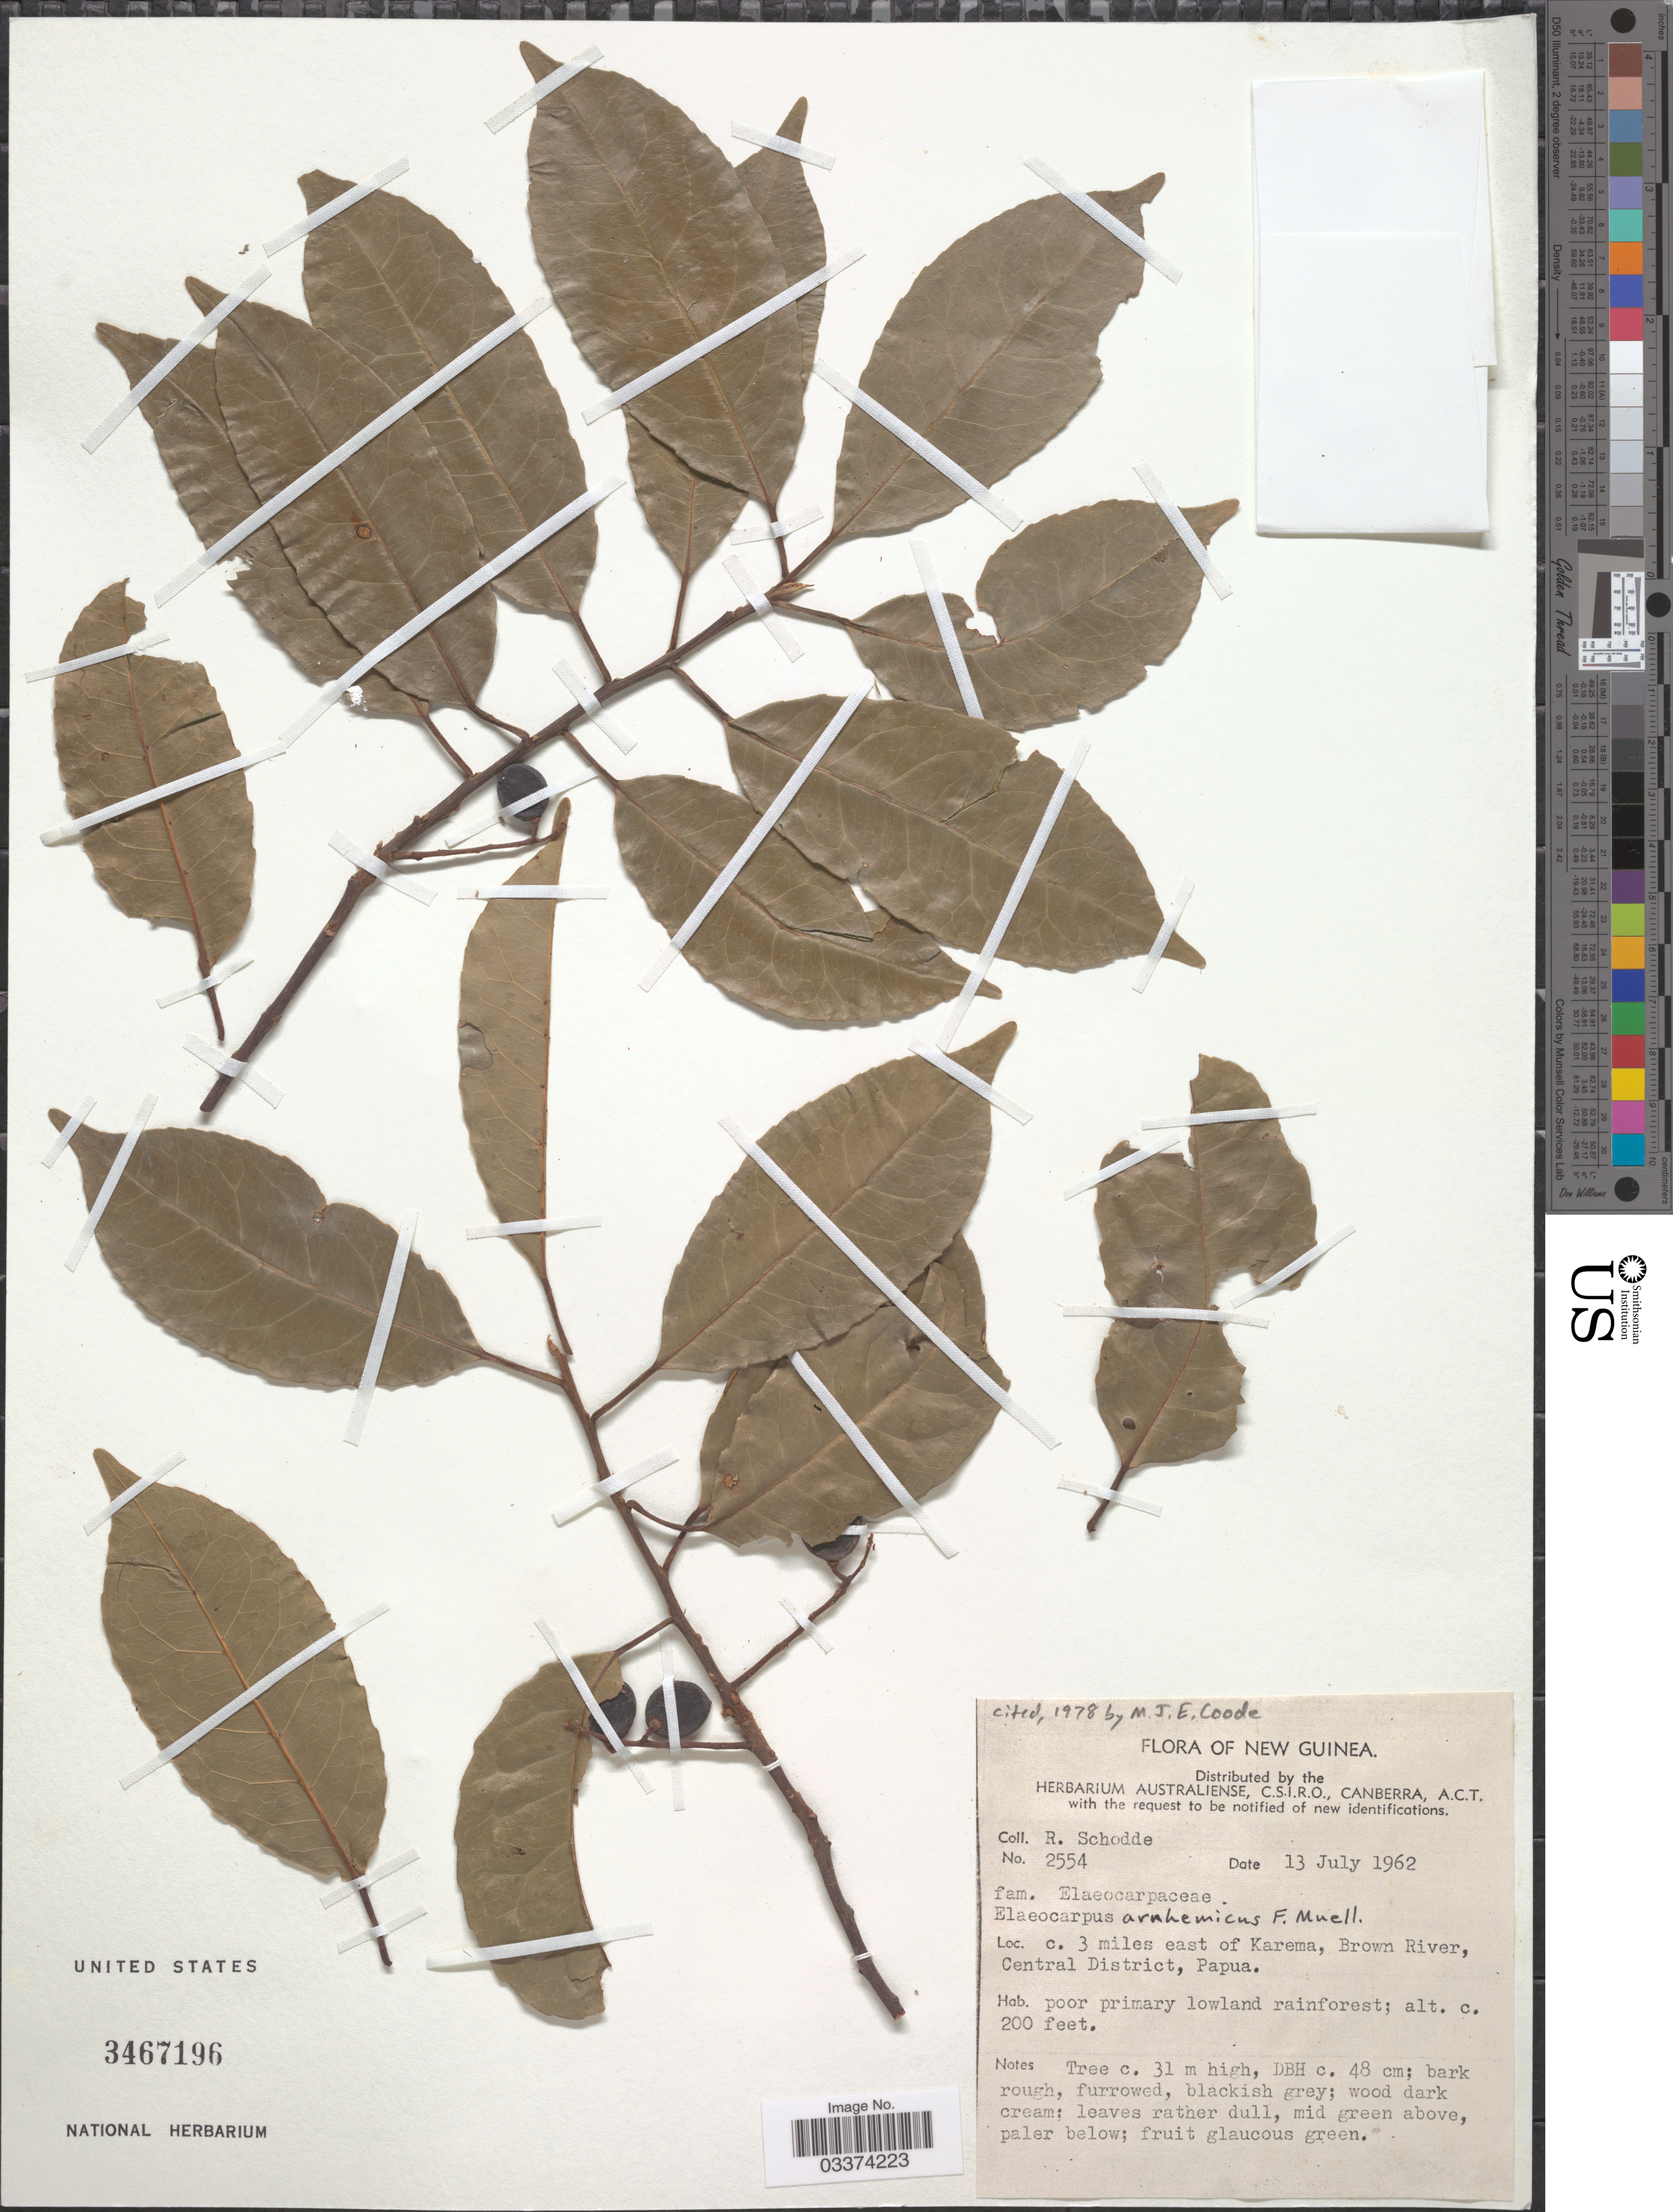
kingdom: Plantae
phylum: Tracheophyta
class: Magnoliopsida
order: Oxalidales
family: Elaeocarpaceae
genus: Elaeocarpus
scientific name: Elaeocarpus arnhemicus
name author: F. Muell.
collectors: R. Schodde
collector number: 2554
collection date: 1962-07-13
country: Papua New Guinea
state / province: Central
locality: New Guinea. C. 3 miles east of Karema, Brown River, Central District, Papua.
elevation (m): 61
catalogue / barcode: US 3467196